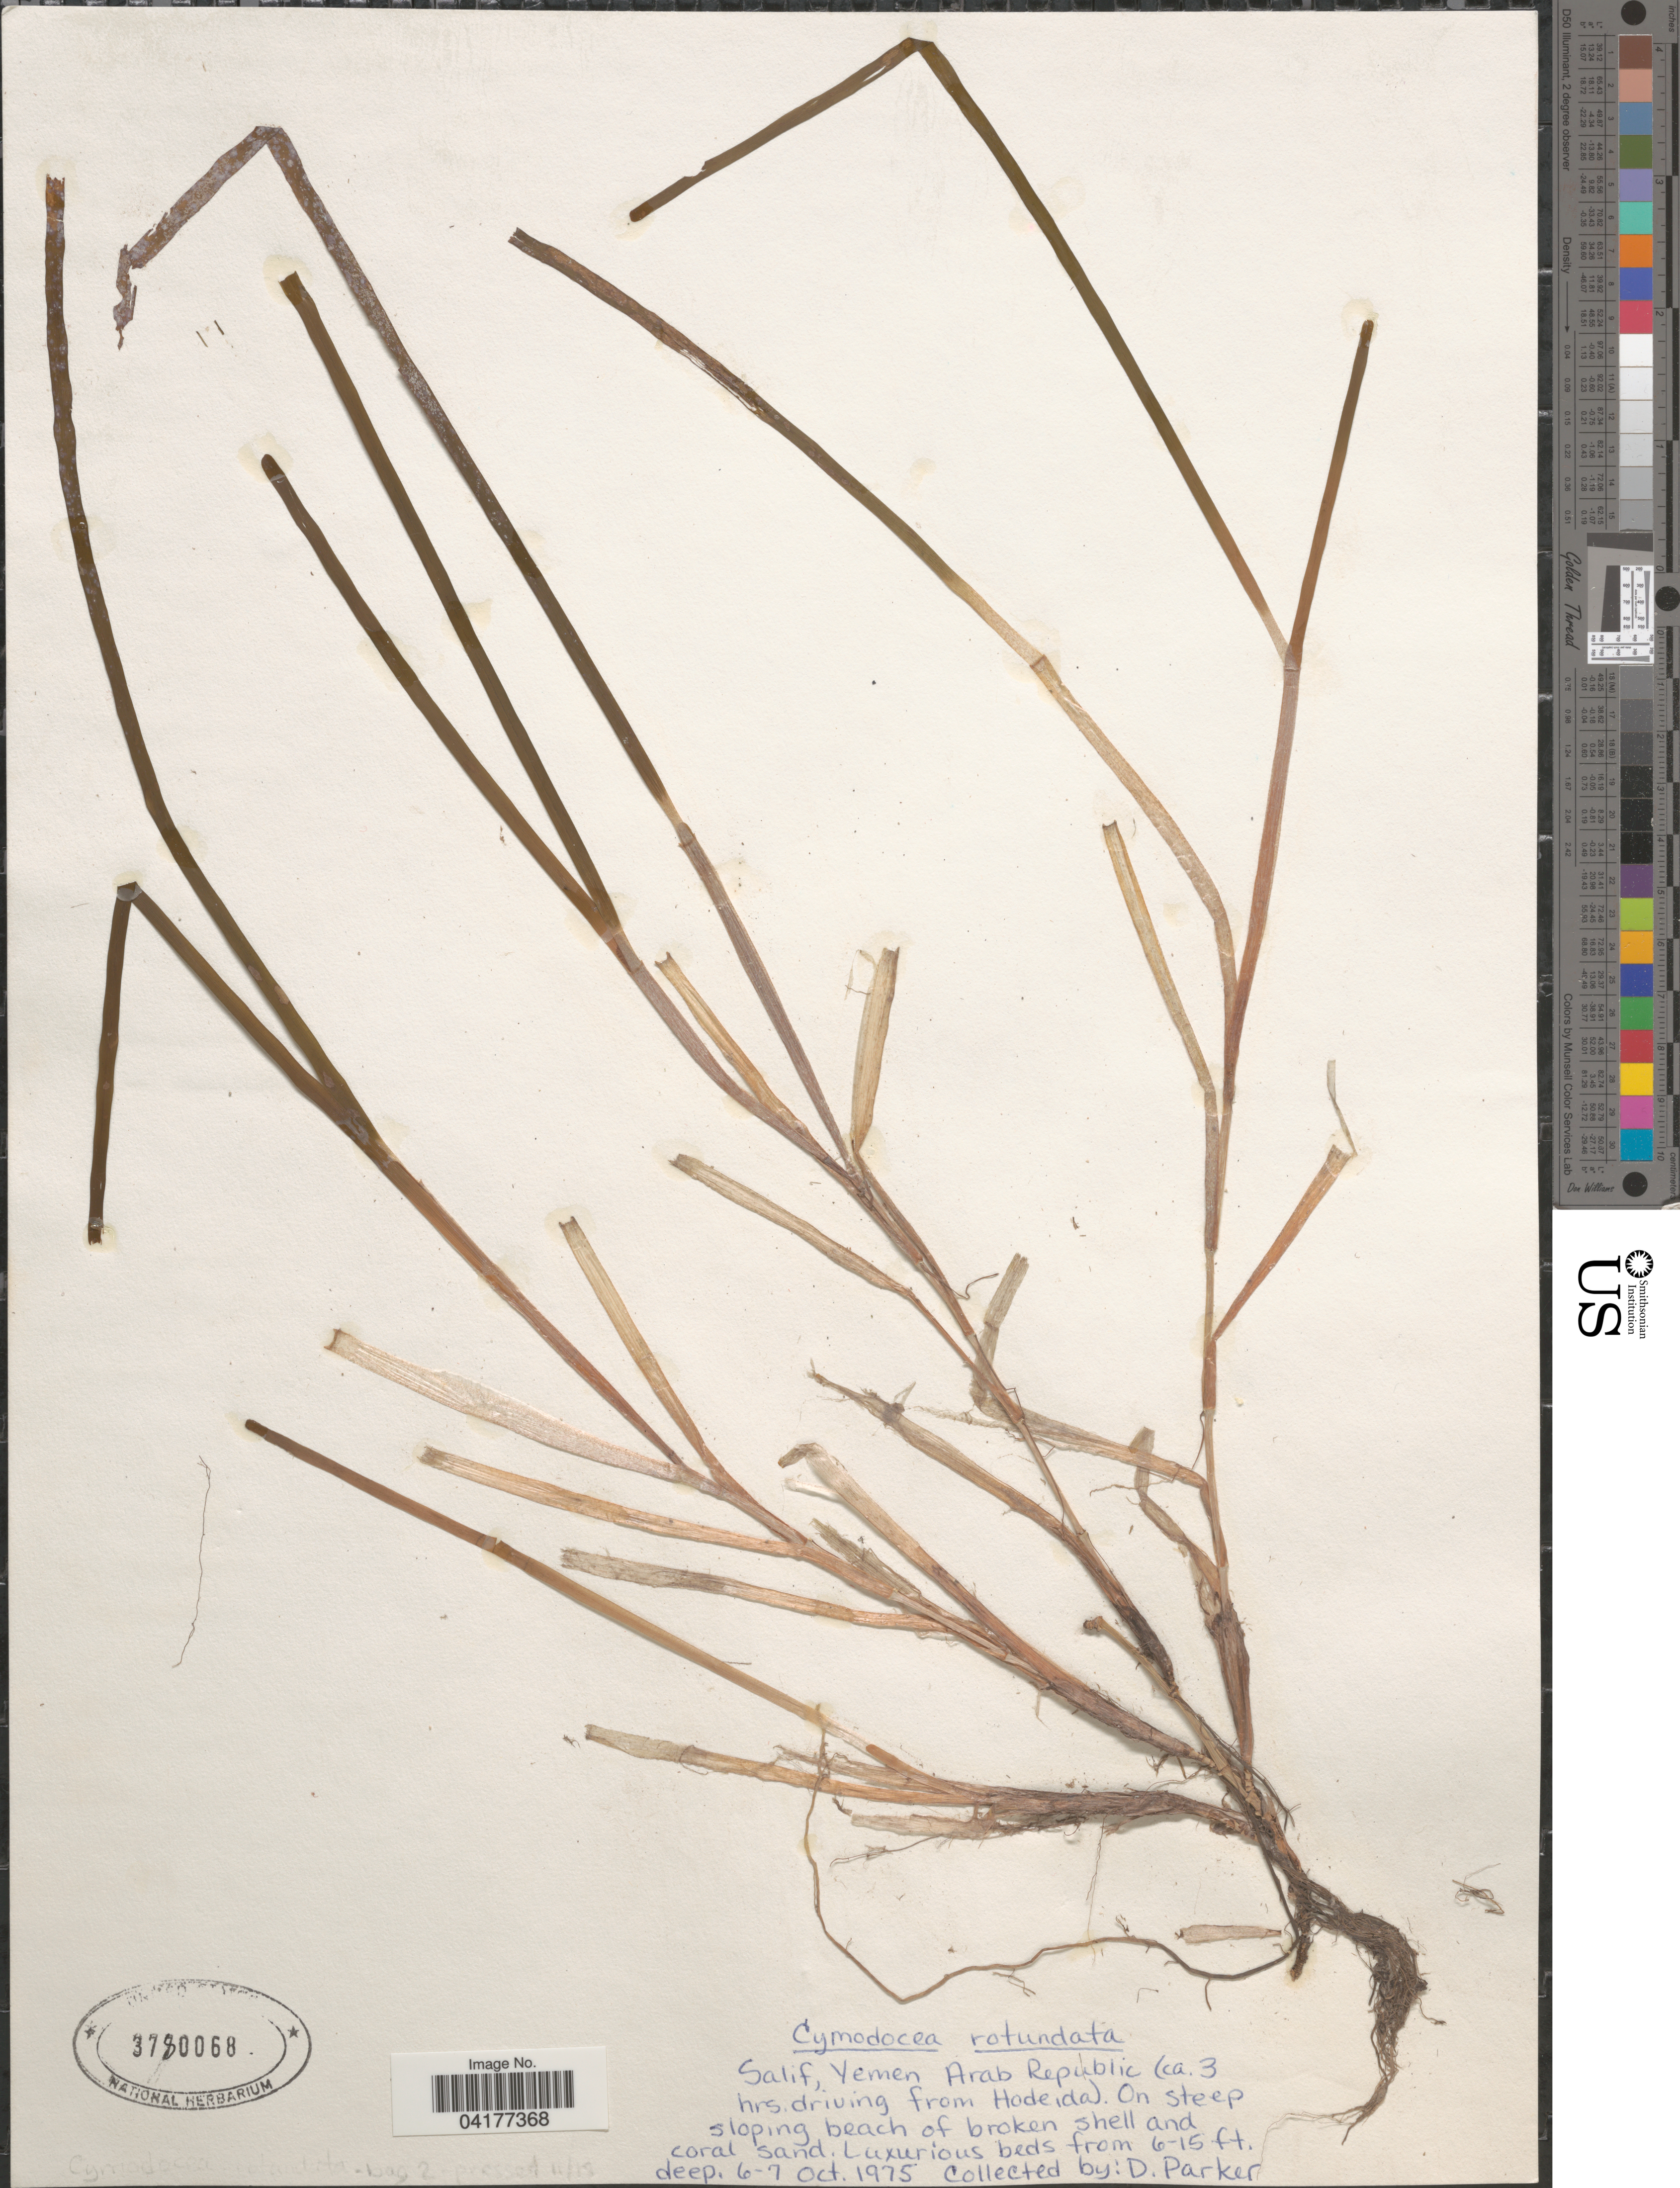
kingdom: Plantae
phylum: Tracheophyta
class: Liliopsida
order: Alismatales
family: Cymodoceaceae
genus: Cymodocea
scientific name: Cymodocea rotundata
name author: Asch. & Schweinf.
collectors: D. Parker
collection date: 1975-10-06/1975-10-07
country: Yemen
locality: Salif, Yemen Arab Republic (ca. 3 hrs. driving from Hodeida).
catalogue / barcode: US 3780068